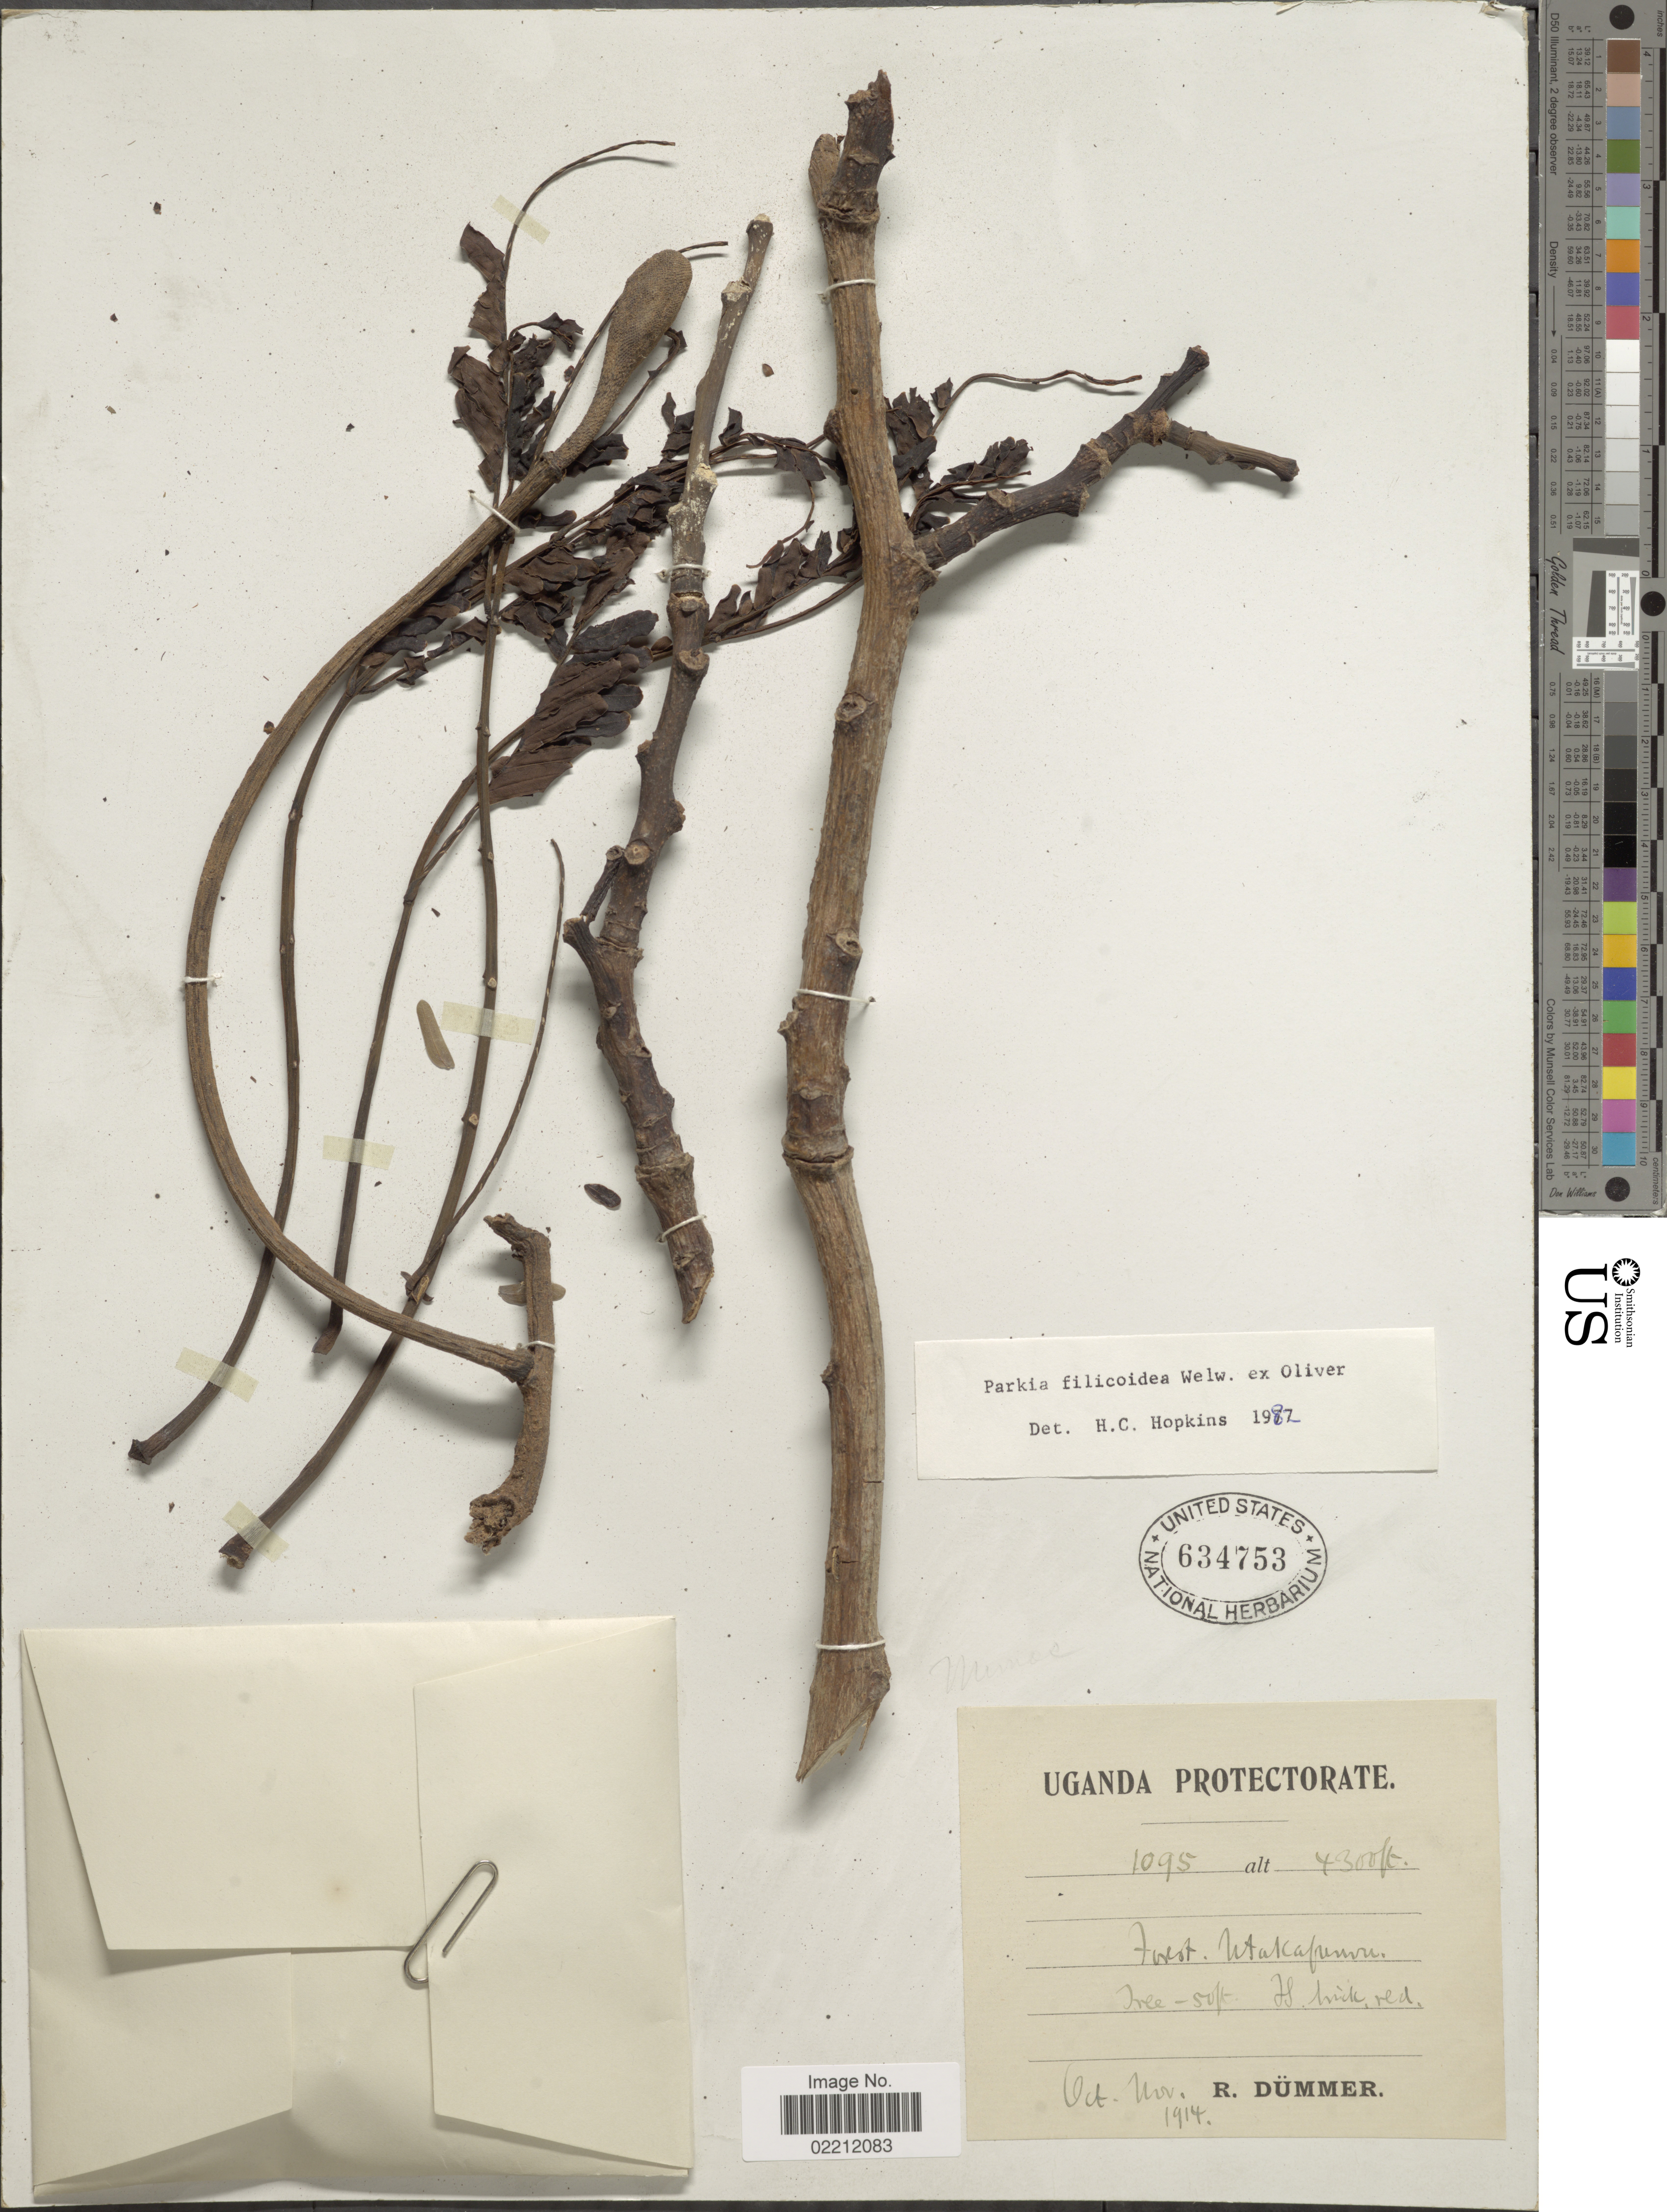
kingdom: Plantae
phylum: Tracheophyta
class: Magnoliopsida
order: Fabales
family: Fabaceae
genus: Parkia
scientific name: Parkia filicoidea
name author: Welw. ex Oliv.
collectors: R. A. Dümmer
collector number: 1095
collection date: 1914-10/1914-11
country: Uganda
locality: Forest Ntakafunvu.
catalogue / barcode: US 634753